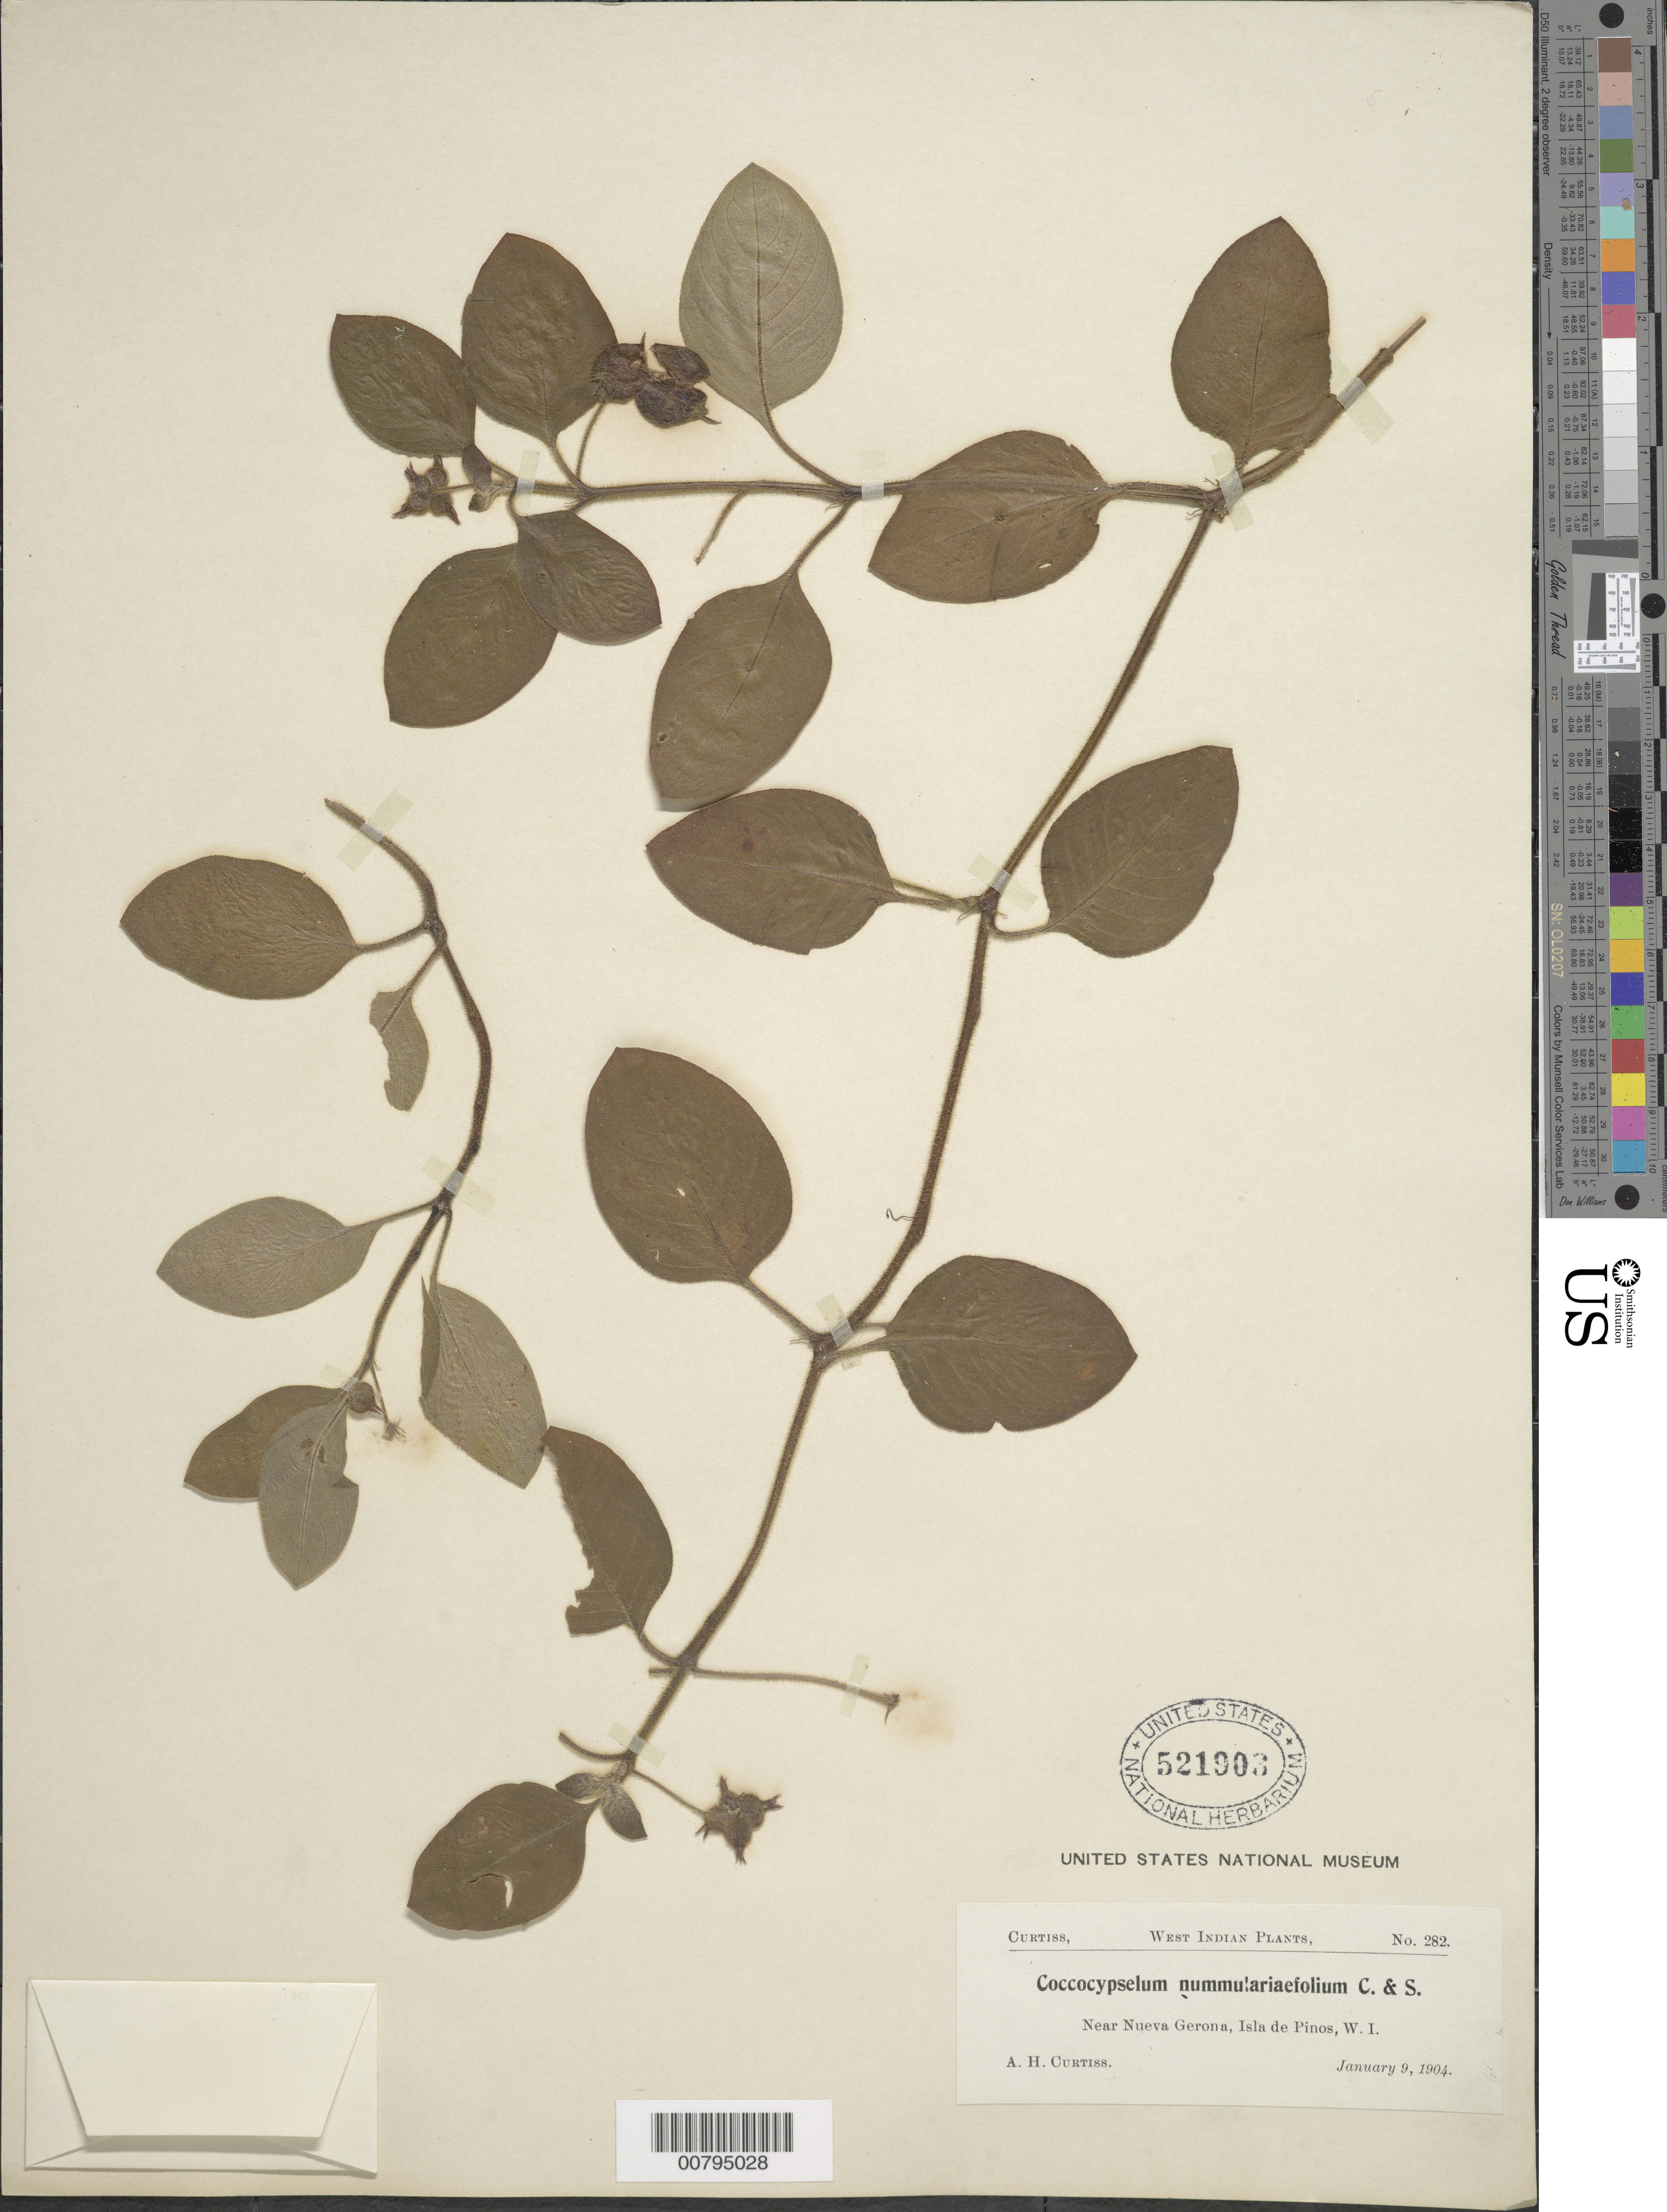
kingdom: Plantae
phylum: Tracheophyta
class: Magnoliopsida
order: Gentianales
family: Rubiaceae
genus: Coccocypselum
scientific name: Coccocypselum guianense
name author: (Aubl.) K. Schum.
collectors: A. H. Curtiss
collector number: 282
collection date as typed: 09 Jan 1904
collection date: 1904-01-09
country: Cuba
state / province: Isla de La Juventud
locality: Near Nueva Gerona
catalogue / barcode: US 521903